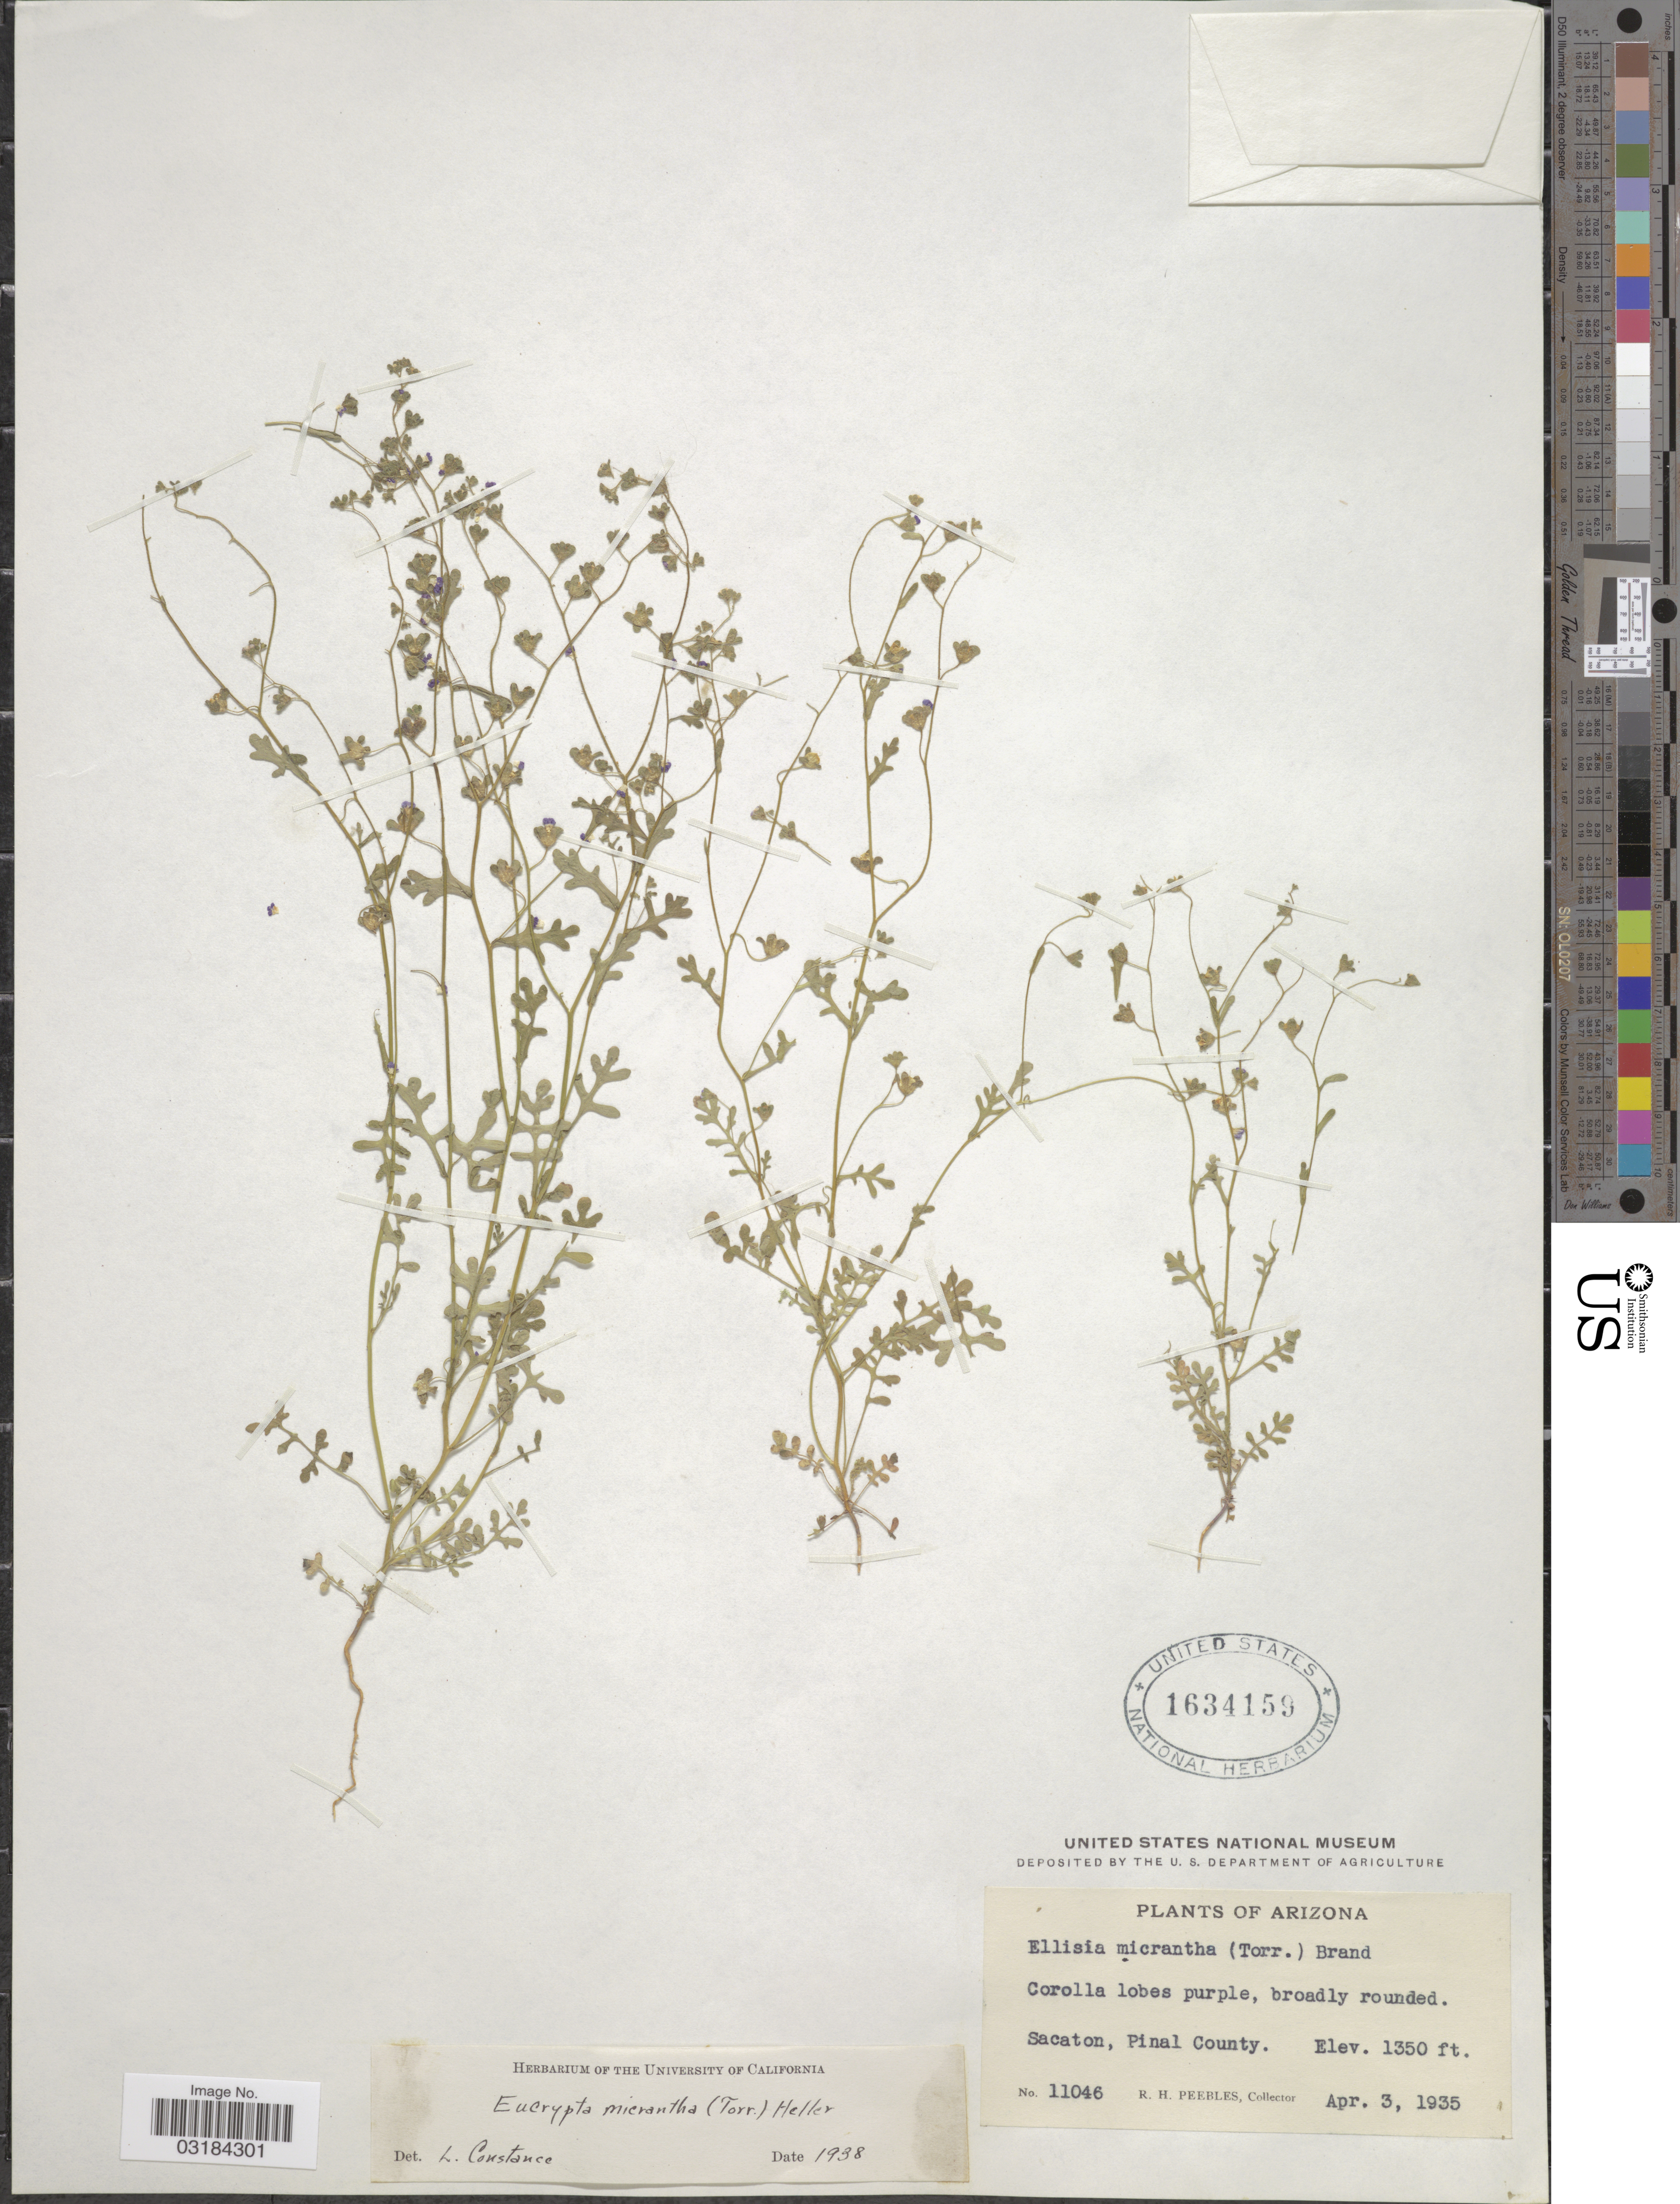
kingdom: Plantae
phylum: Tracheophyta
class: Magnoliopsida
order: Boraginales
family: Hydrophyllaceae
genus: Eucrypta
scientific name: Eucrypta micrantha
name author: (Torr.) A. Heller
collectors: R. H. Peebles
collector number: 11046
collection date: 1935-04-03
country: United States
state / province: Arizona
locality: Sacaton, Pinal County.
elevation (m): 411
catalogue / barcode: US 1634159